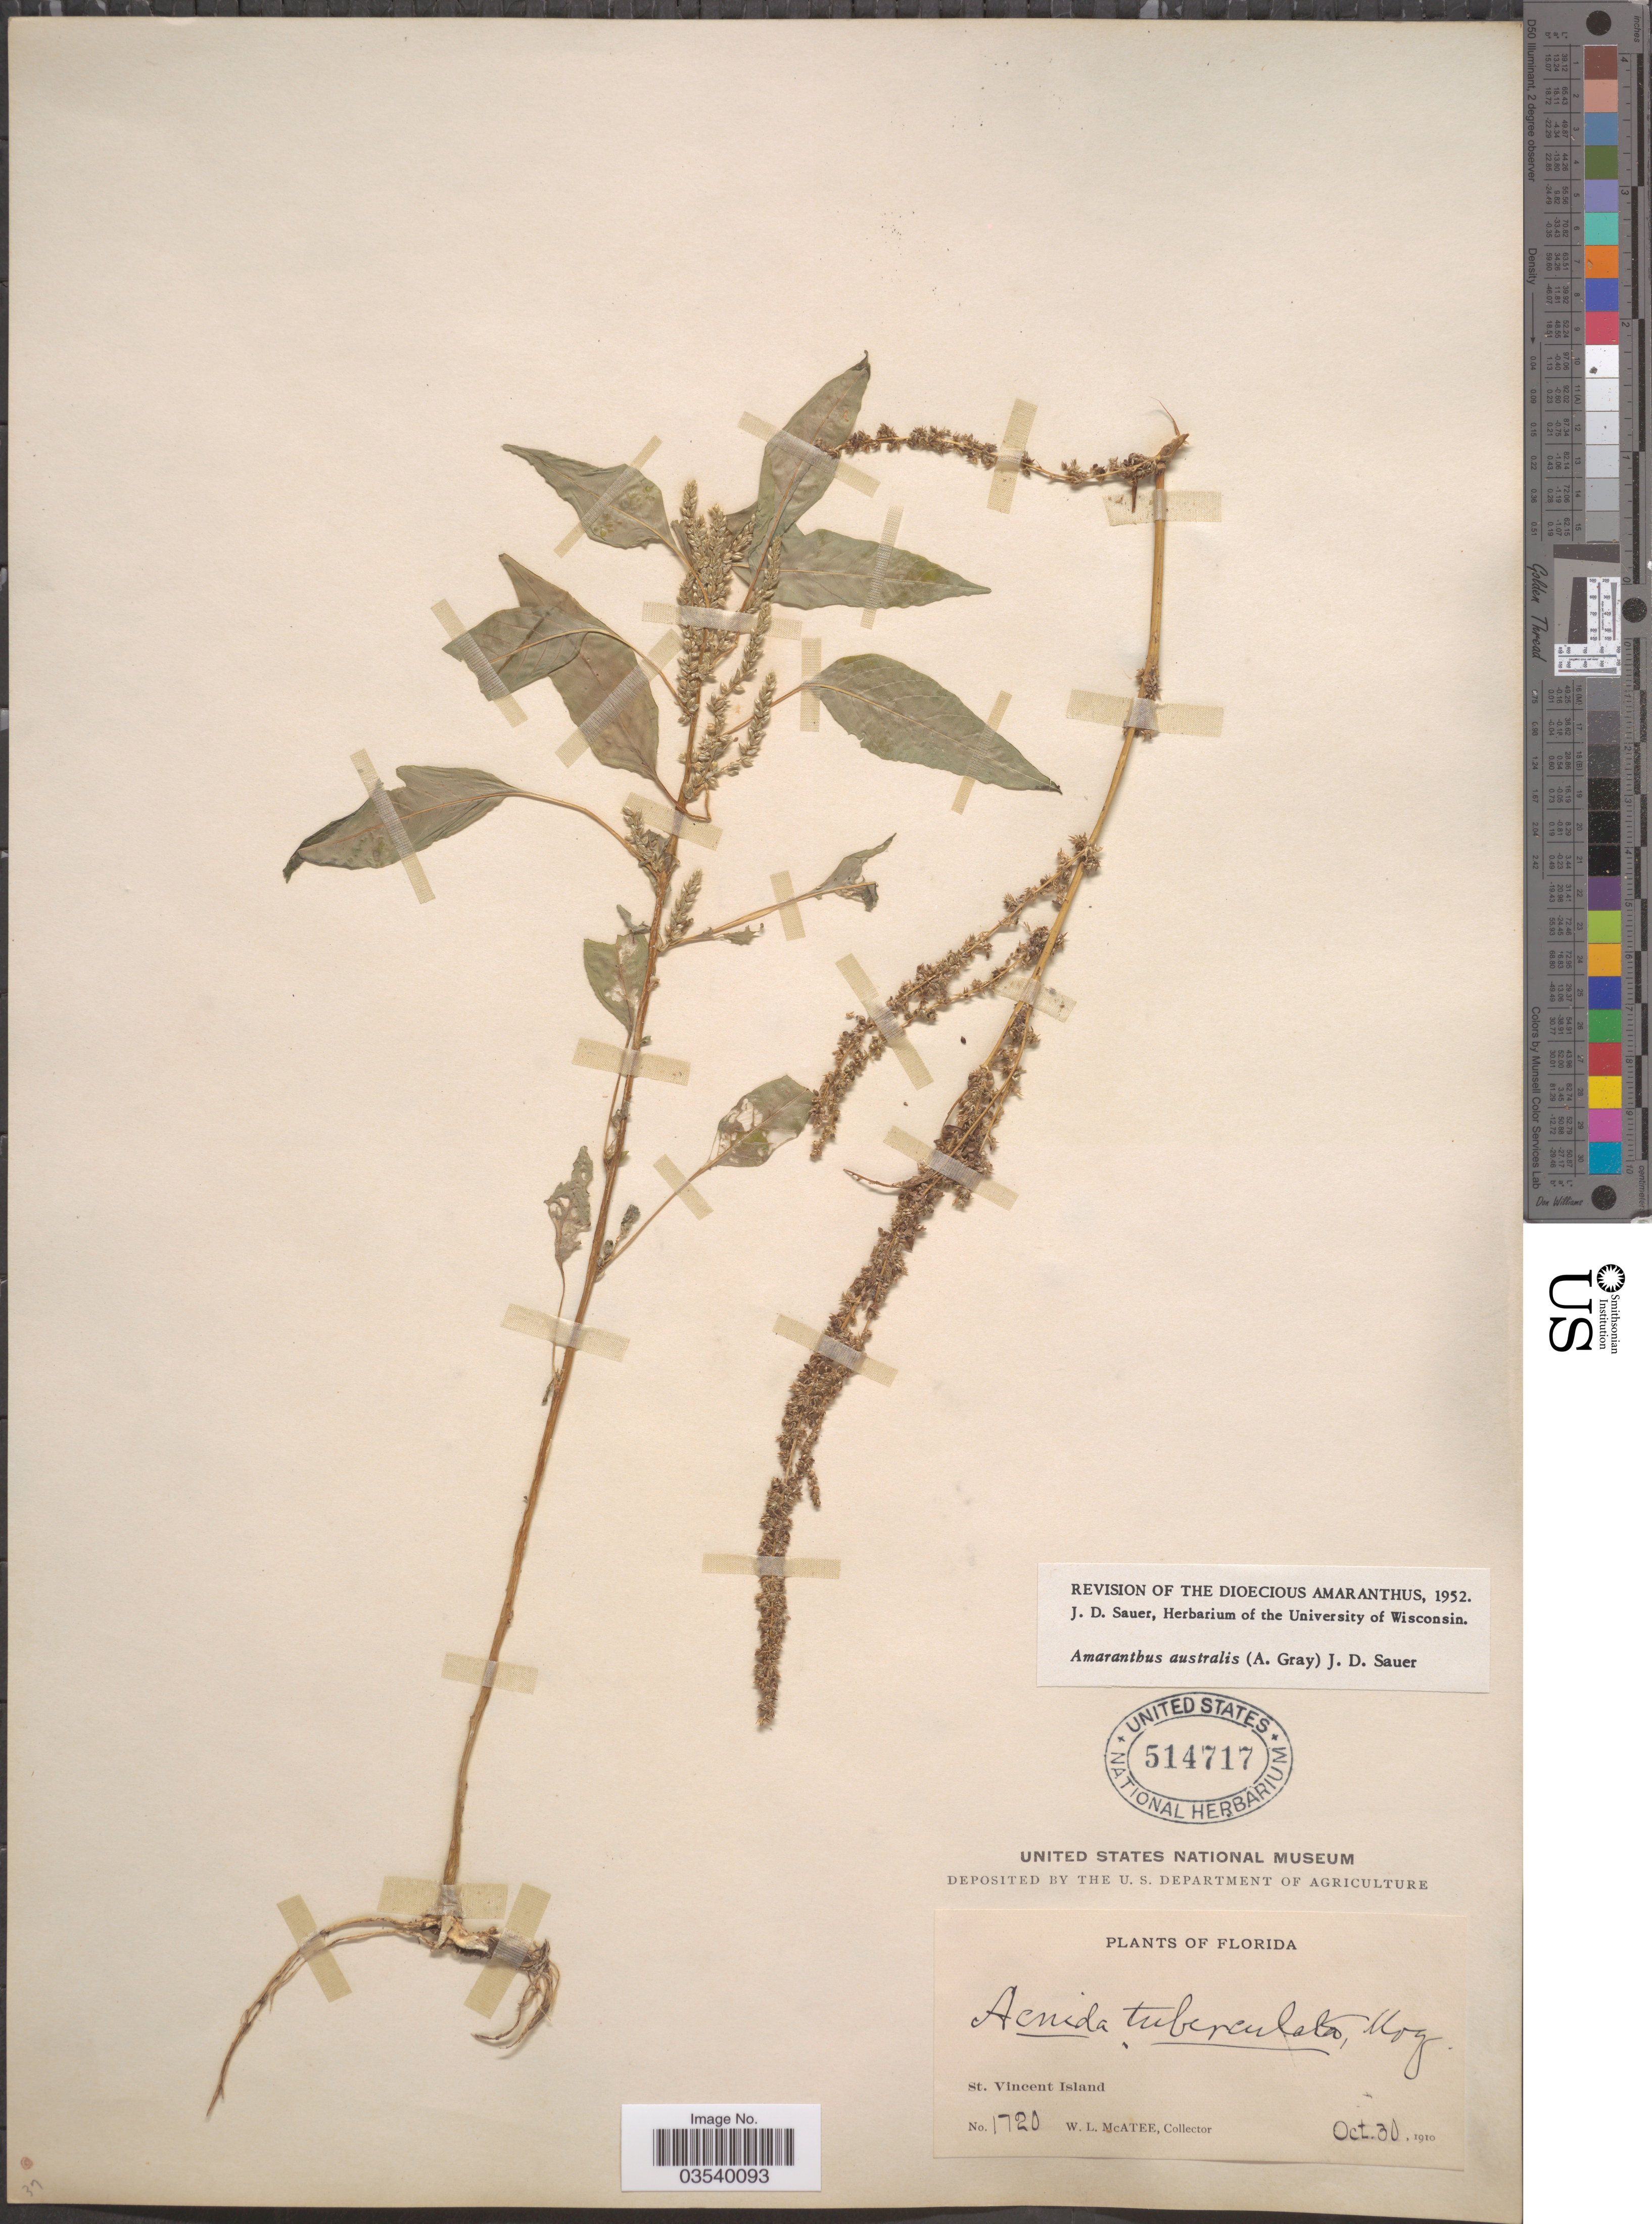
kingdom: Plantae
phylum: Tracheophyta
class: Magnoliopsida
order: Caryophyllales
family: Amaranthaceae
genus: Amaranthus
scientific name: Amaranthus australis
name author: (A. Gray) J.D. Sauer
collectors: W. McAtee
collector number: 1720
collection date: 1910-10-30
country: United States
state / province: Florida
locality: St. Vincent Island.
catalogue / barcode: US 514717